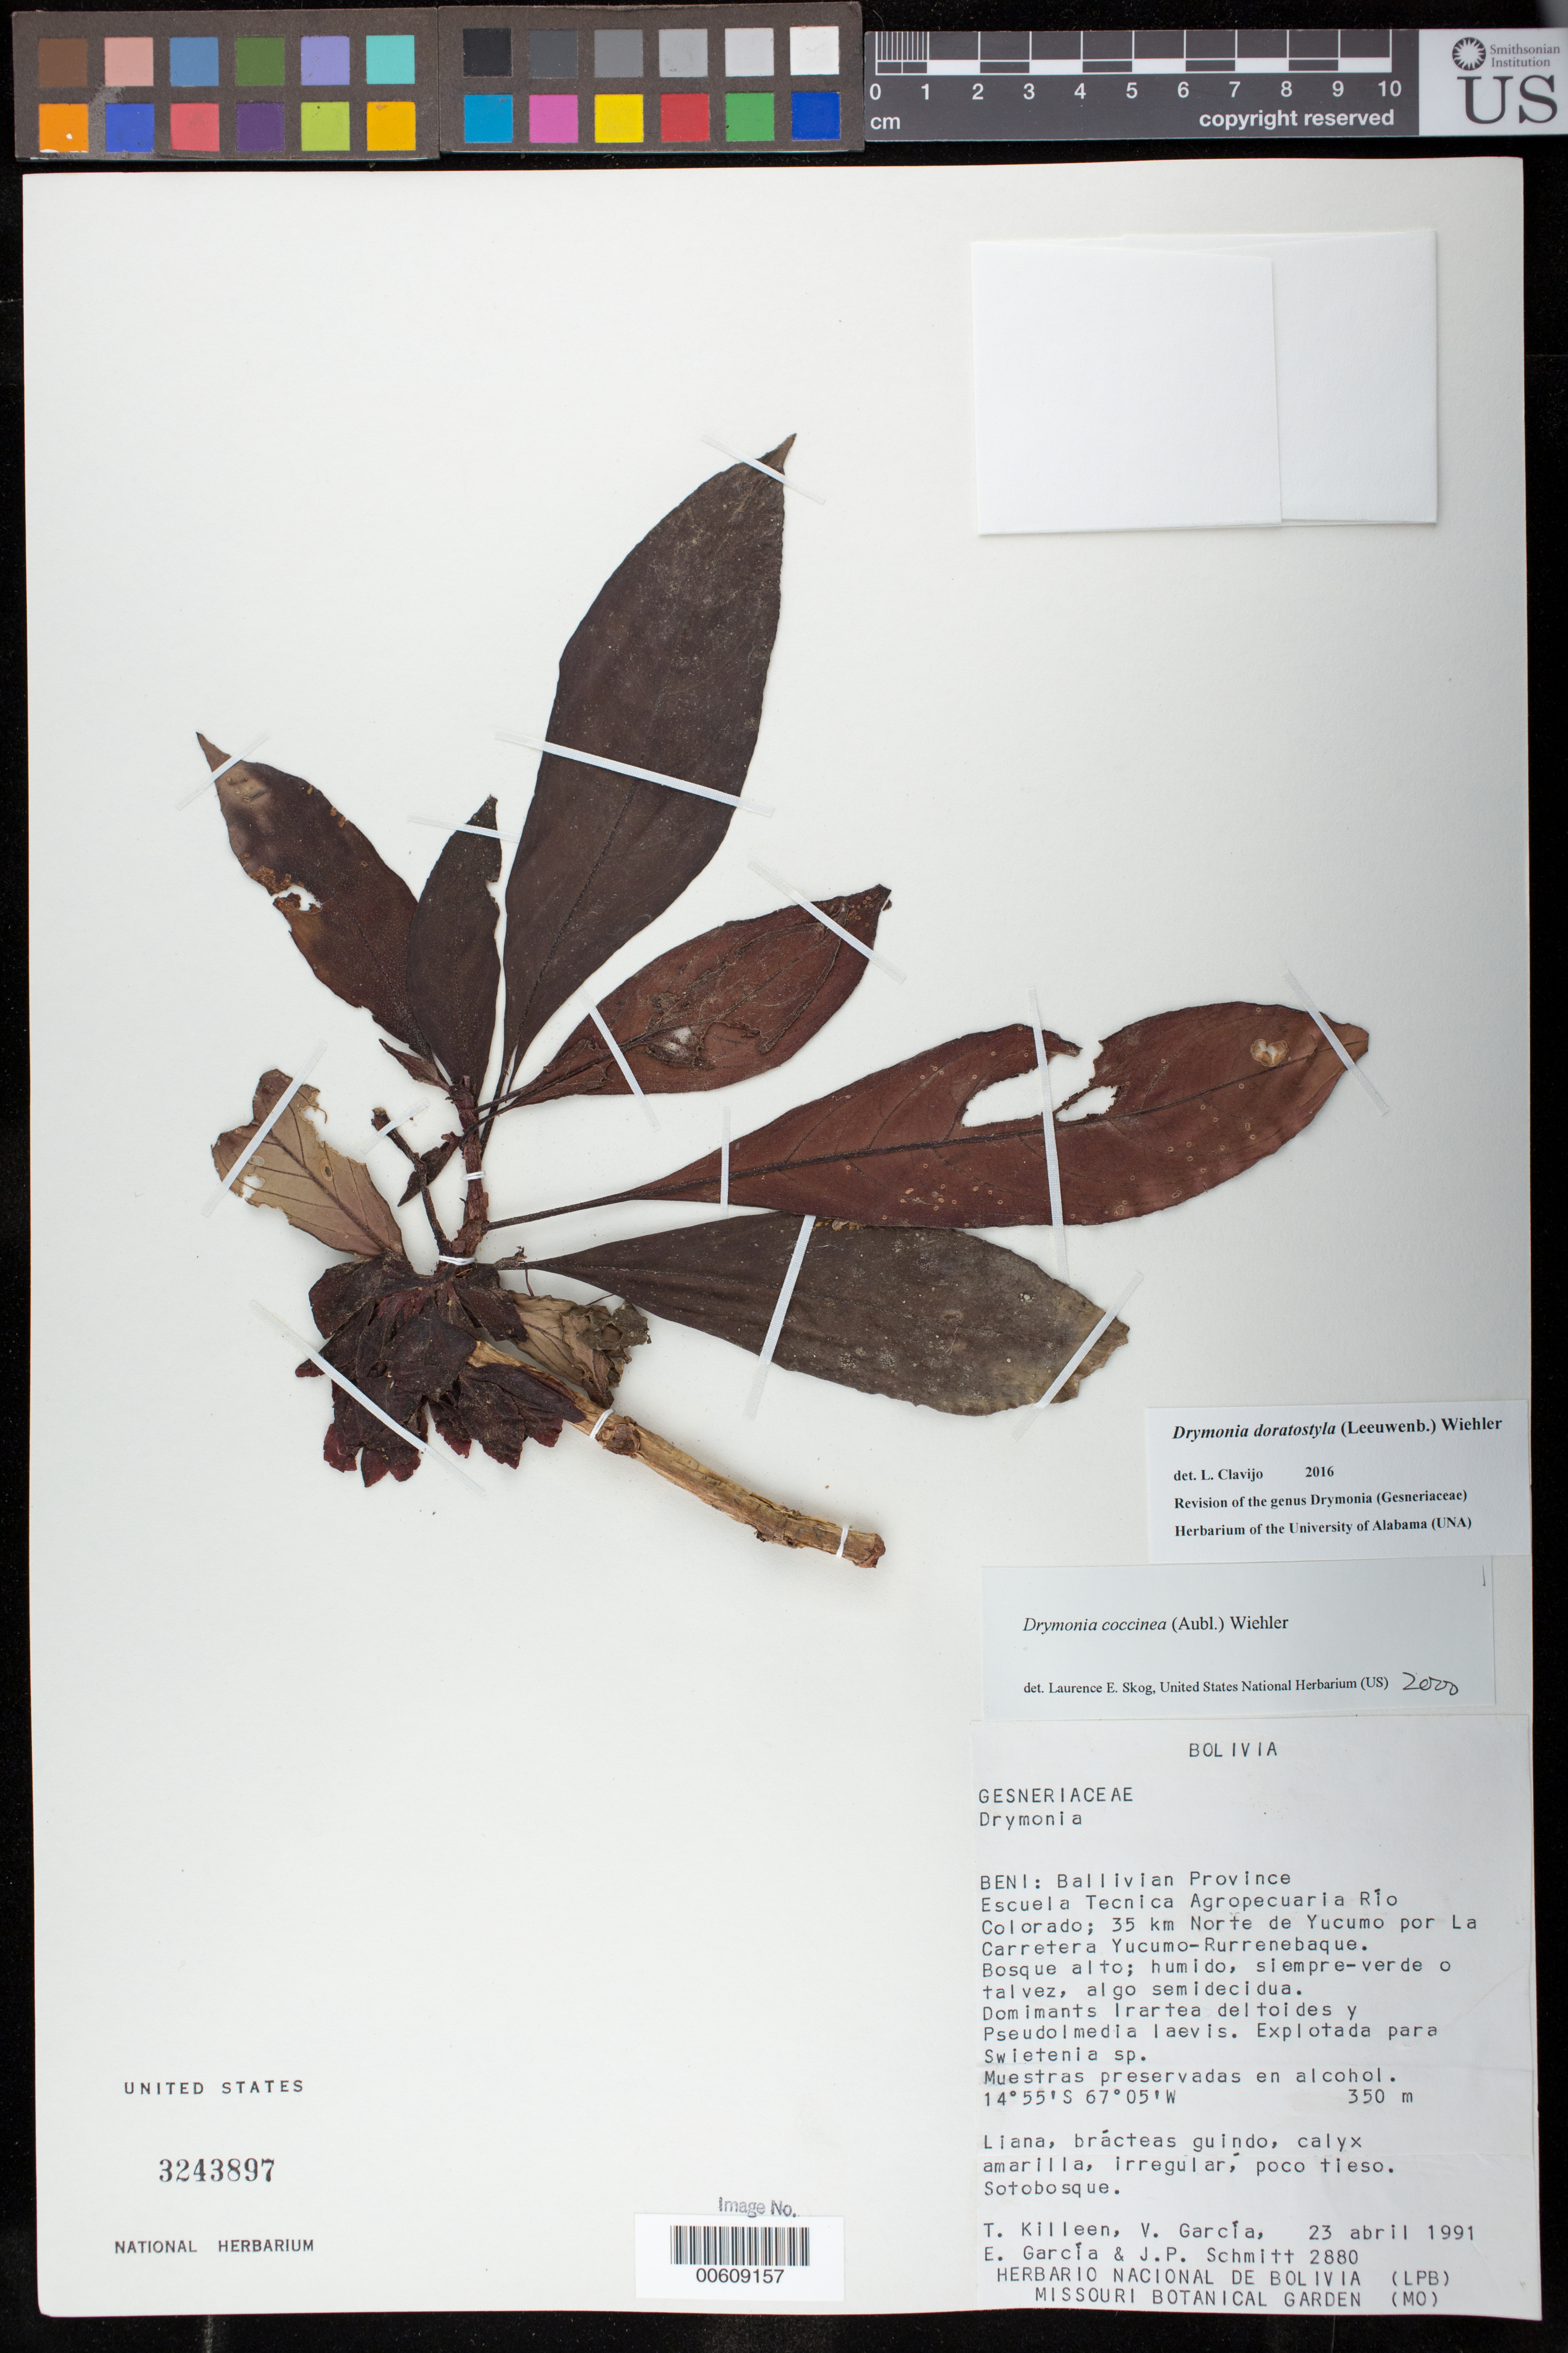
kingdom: Plantae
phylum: Tracheophyta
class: Magnoliopsida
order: Lamiales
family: Gesneriaceae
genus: Drymonia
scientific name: Drymonia doratostyla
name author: (Leeuwenb.) Wiehler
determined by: Clavijo, L.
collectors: T. Killeen, V. García, E. García & J. Schmitt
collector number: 2880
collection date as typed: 23 Apr 1991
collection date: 1991-04-23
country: Bolivia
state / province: Beni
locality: Prov. Ballivian; Escuela Tecnica Agropecuaria Río Colorado; 35 km N de Yucumo por La Carretera Yucumo - Rurrenebaque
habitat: Bosque alto; humido, siempre-verde o talvez, algo semidecidua; sotobosque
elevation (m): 350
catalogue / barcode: US 3243897